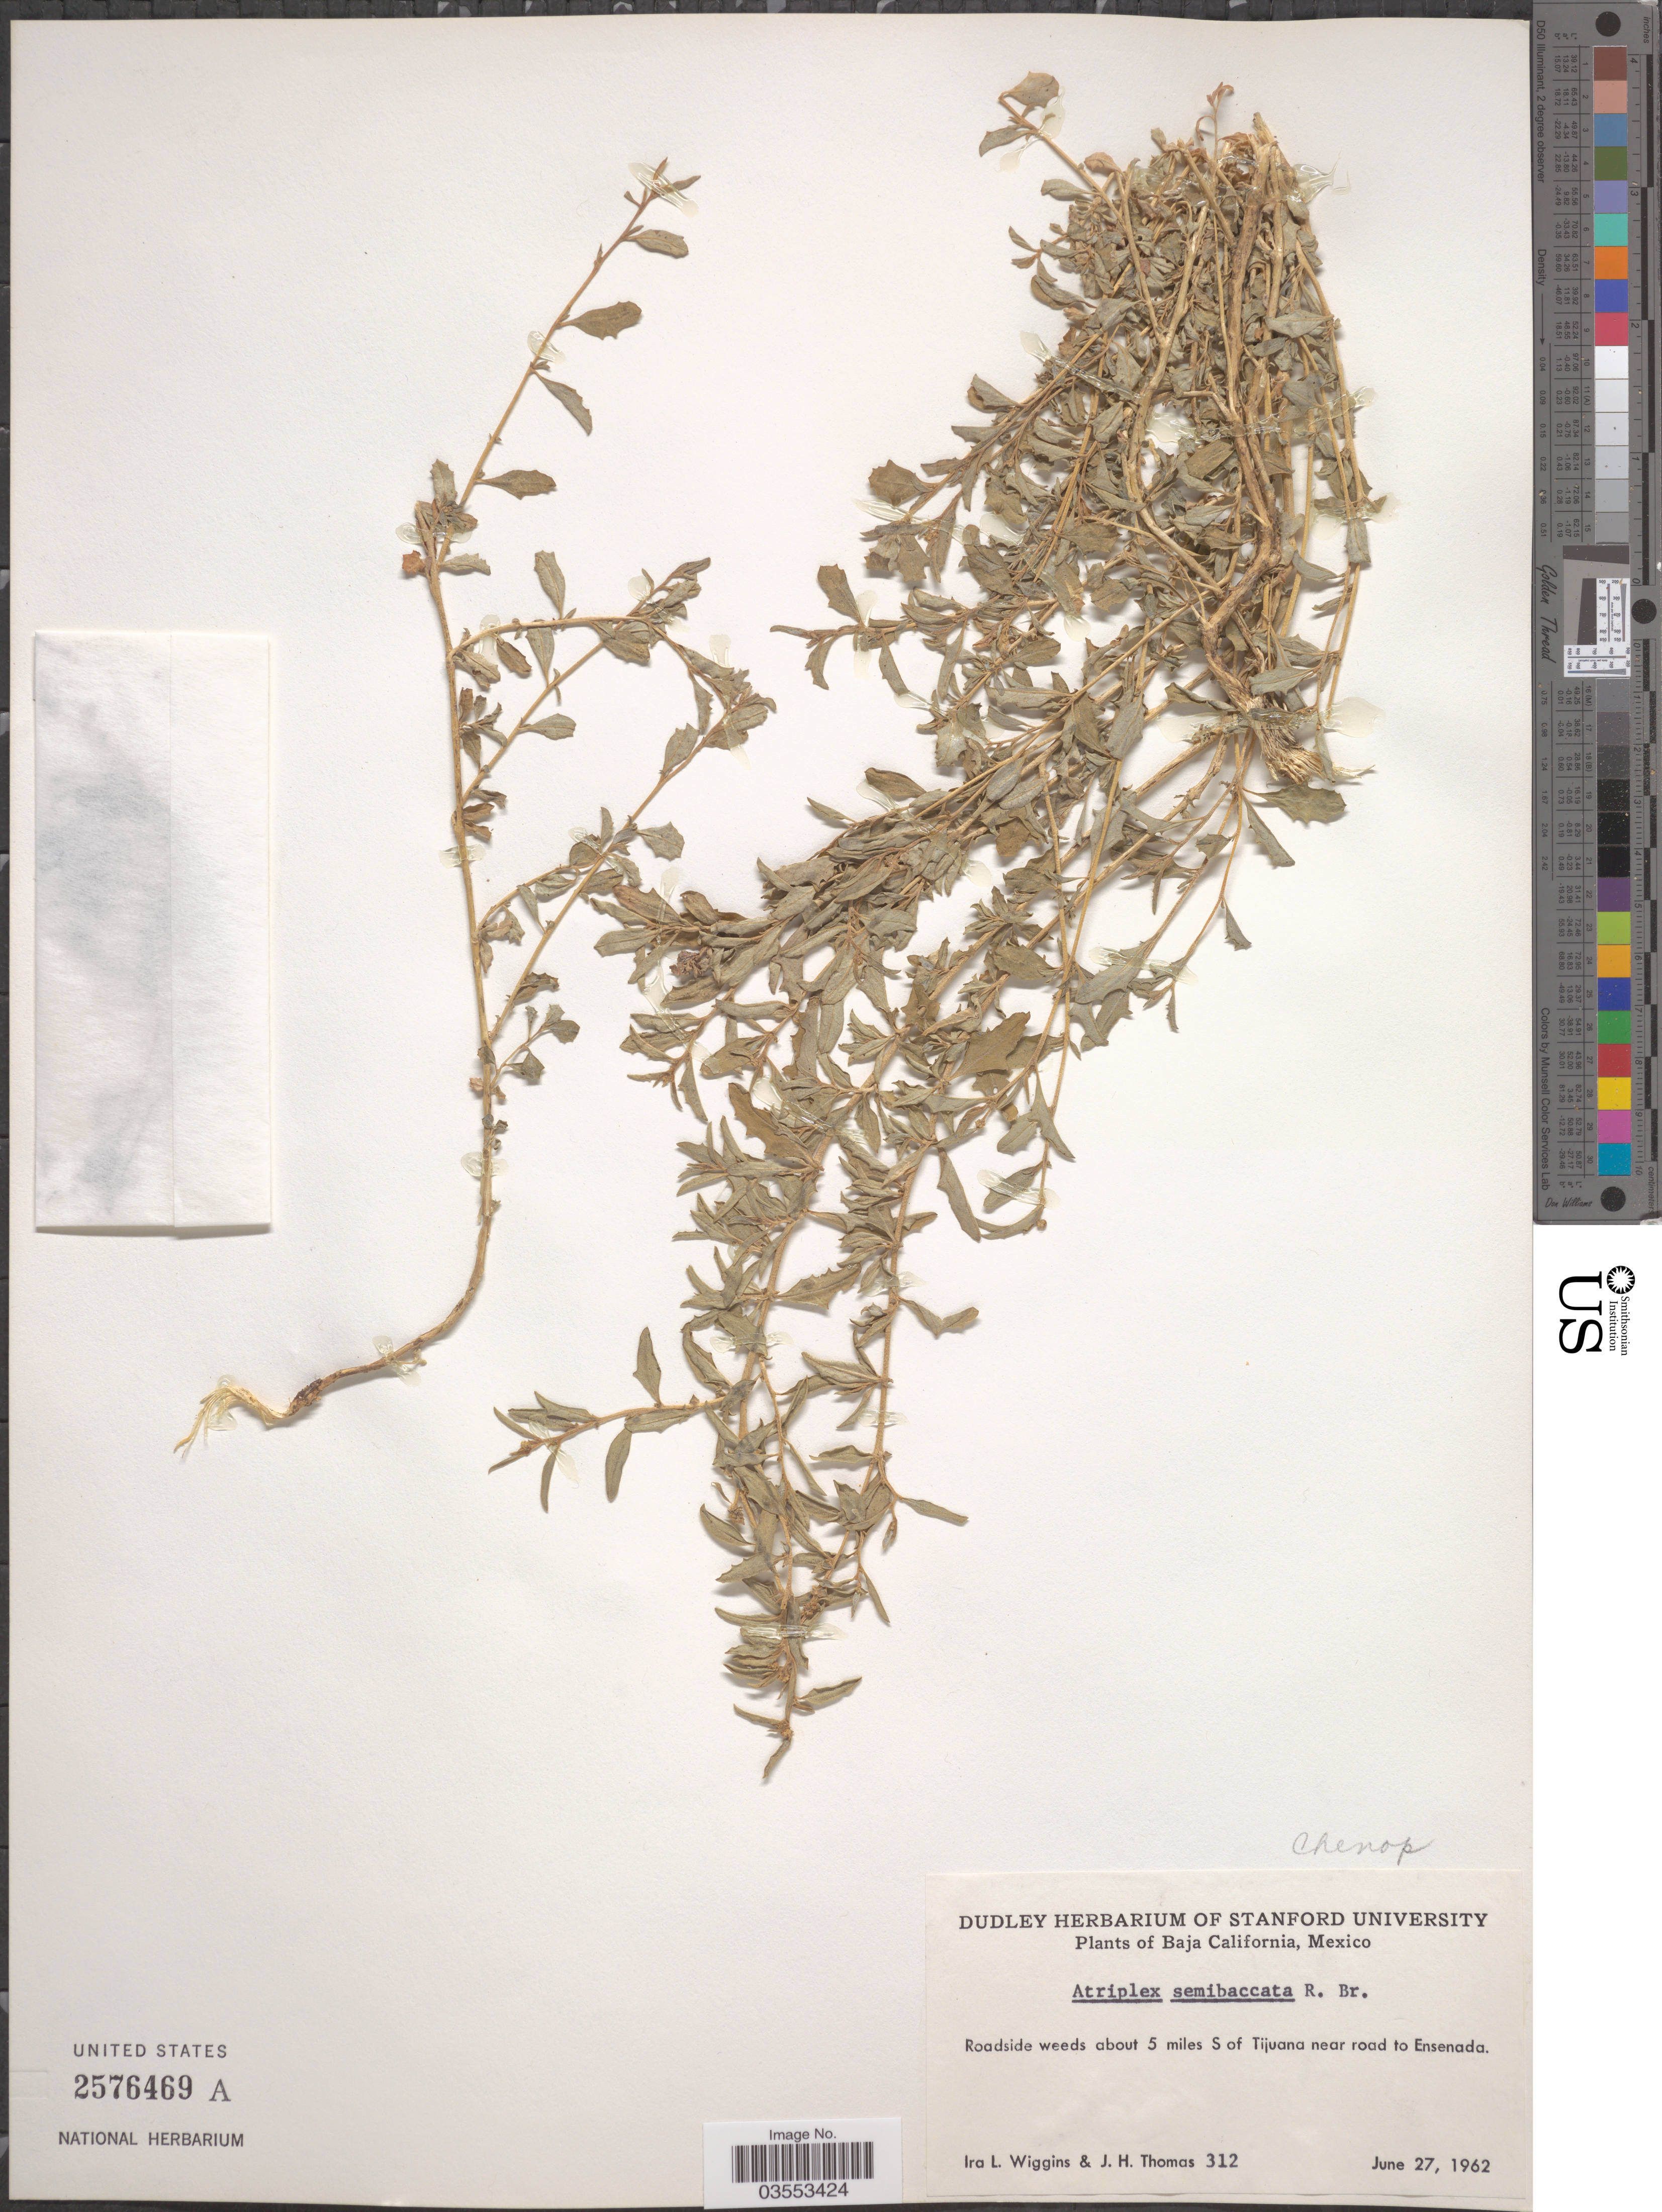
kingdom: Plantae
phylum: Tracheophyta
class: Magnoliopsida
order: Caryophyllales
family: Amaranthaceae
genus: Atriplex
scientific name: Atriplex semibaccata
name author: R. Br.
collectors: I. L. Wiggins & J. H. Thomas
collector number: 312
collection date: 1962-06-27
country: Mexico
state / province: Baja California Norte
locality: Roadside weeds about 5 miles S of Tijuana near road to Ensenada.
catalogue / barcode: US 2576469A